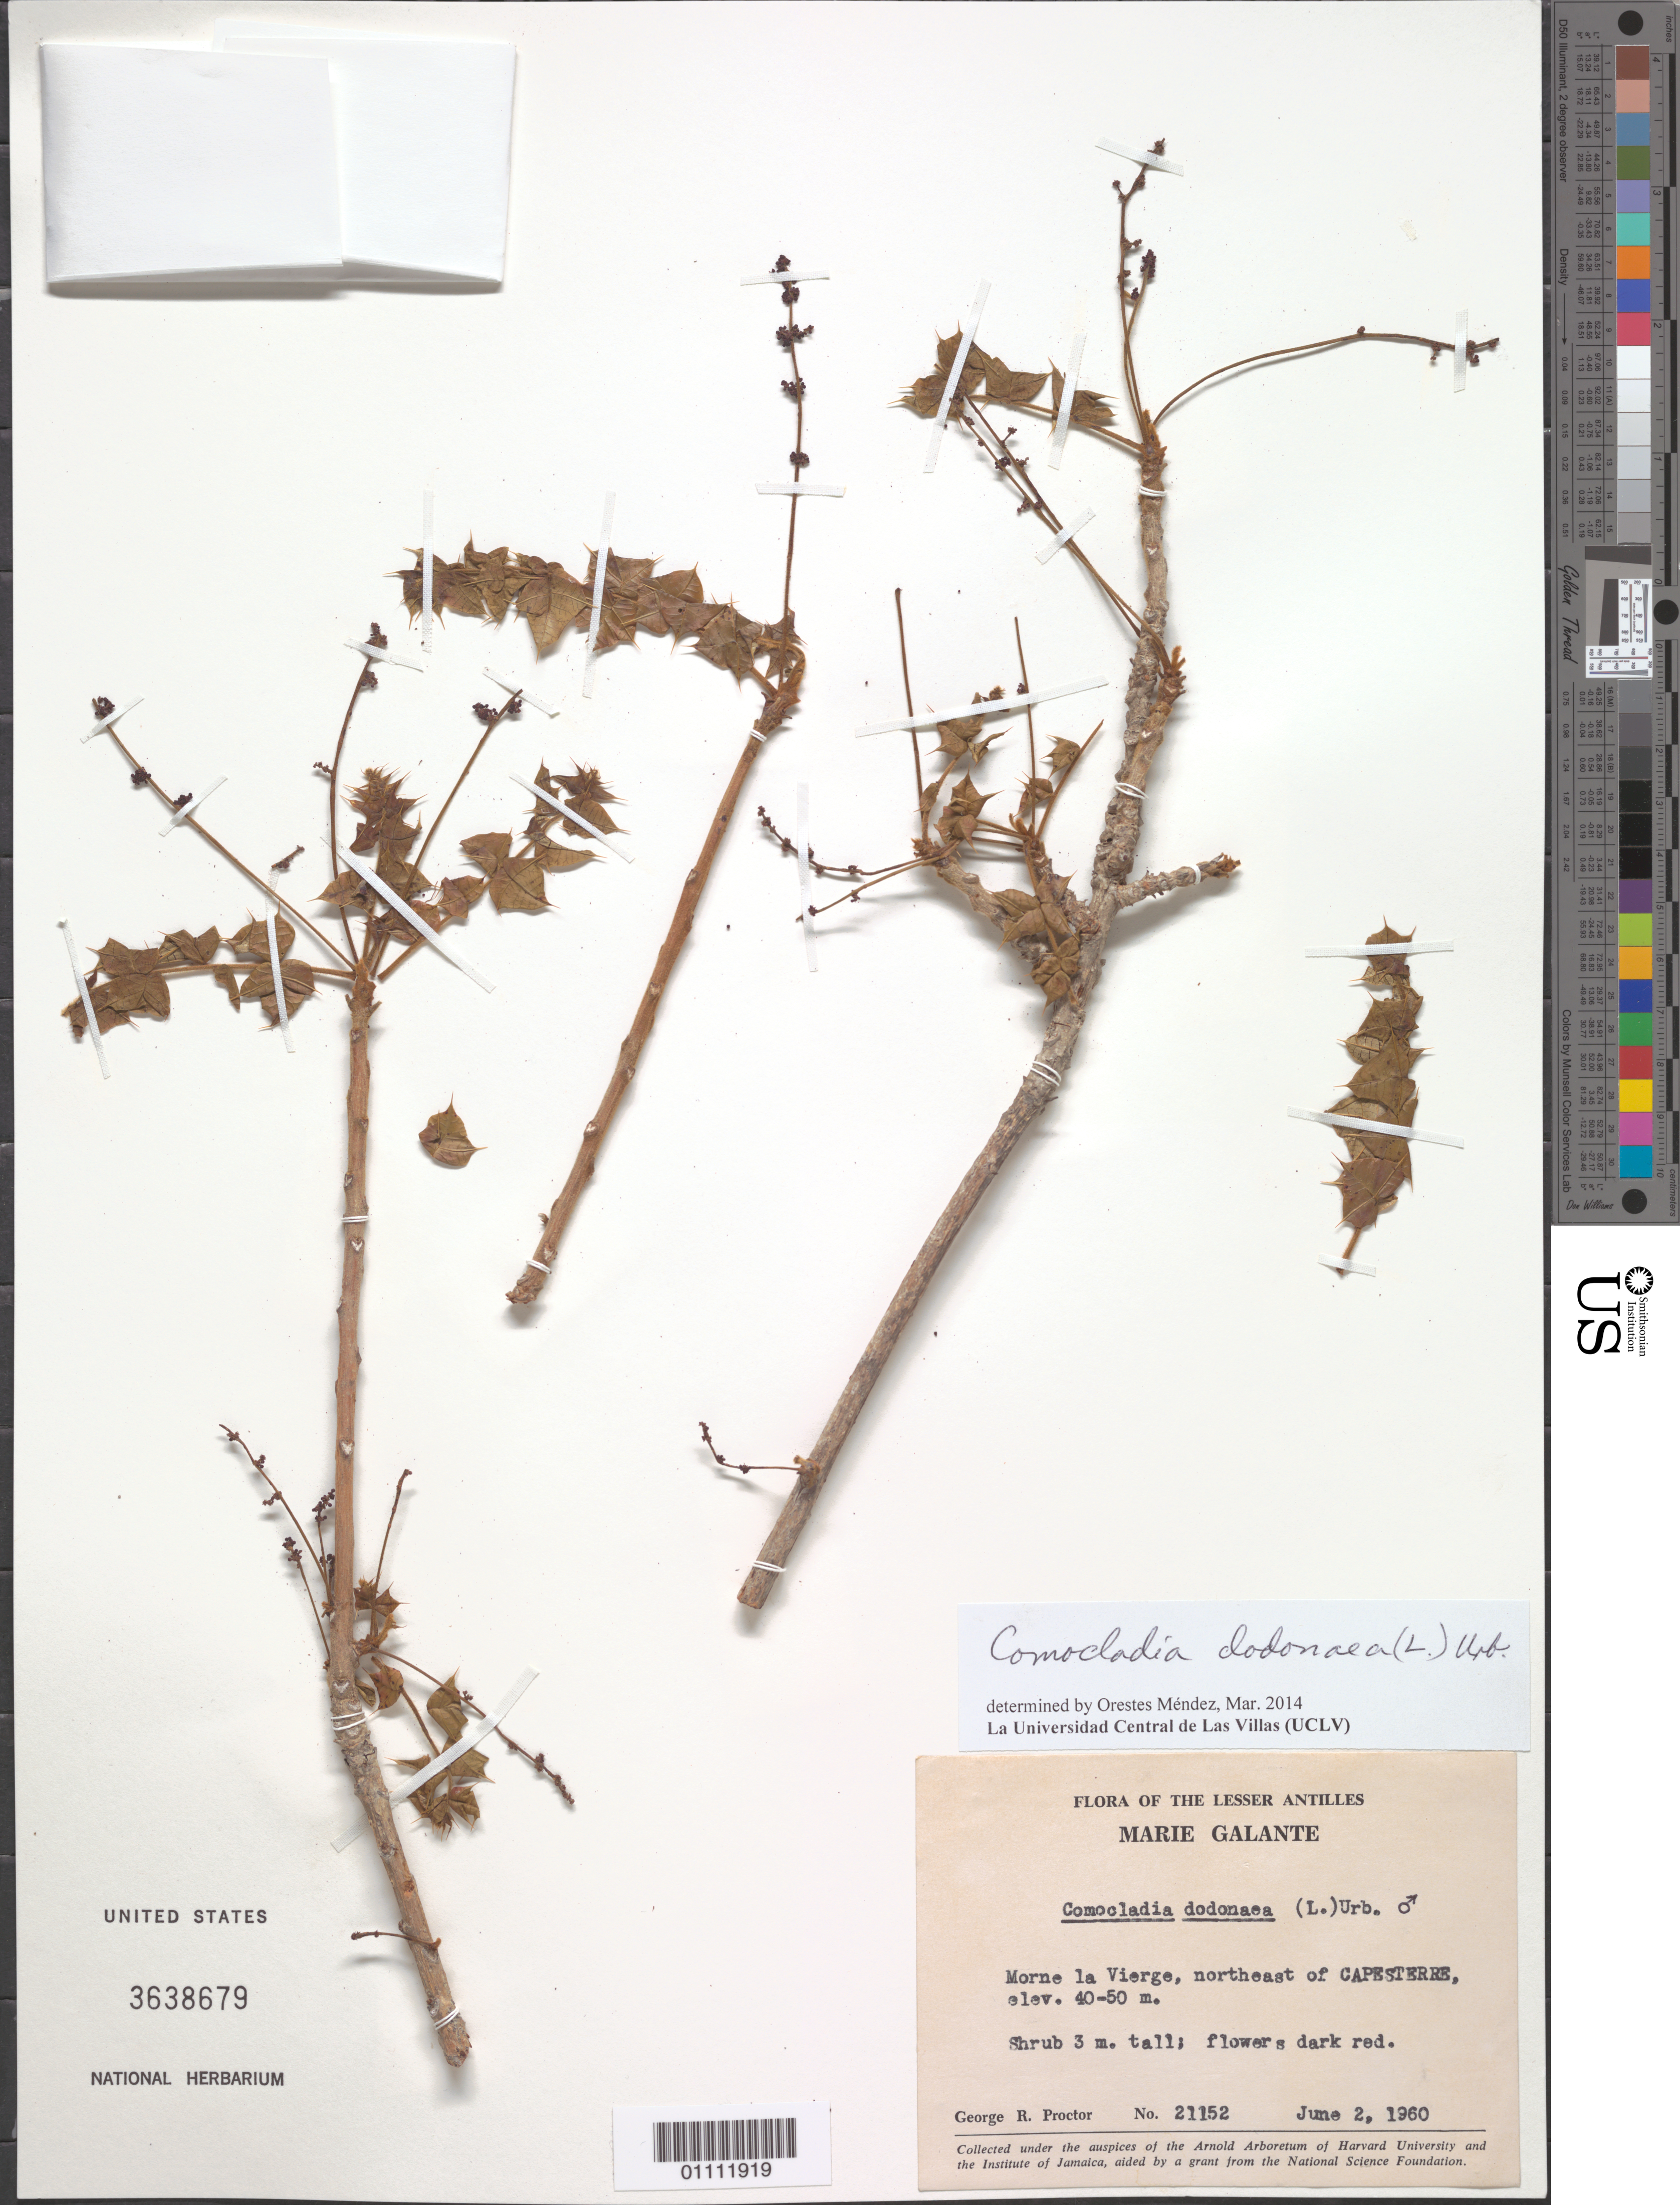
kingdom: Plantae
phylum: Tracheophyta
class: Magnoliopsida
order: Sapindales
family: Anacardiaceae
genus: Comocladia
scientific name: Comocladia dodonaea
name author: (L.) Urb.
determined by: Méndez, Orestes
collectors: G. R. Proctor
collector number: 21152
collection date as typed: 02 Jun 1960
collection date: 1960-06-02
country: Guadeloupe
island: Marie Galante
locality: Morne la Vierge, NE of Capesterre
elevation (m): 40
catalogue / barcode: US 3638679